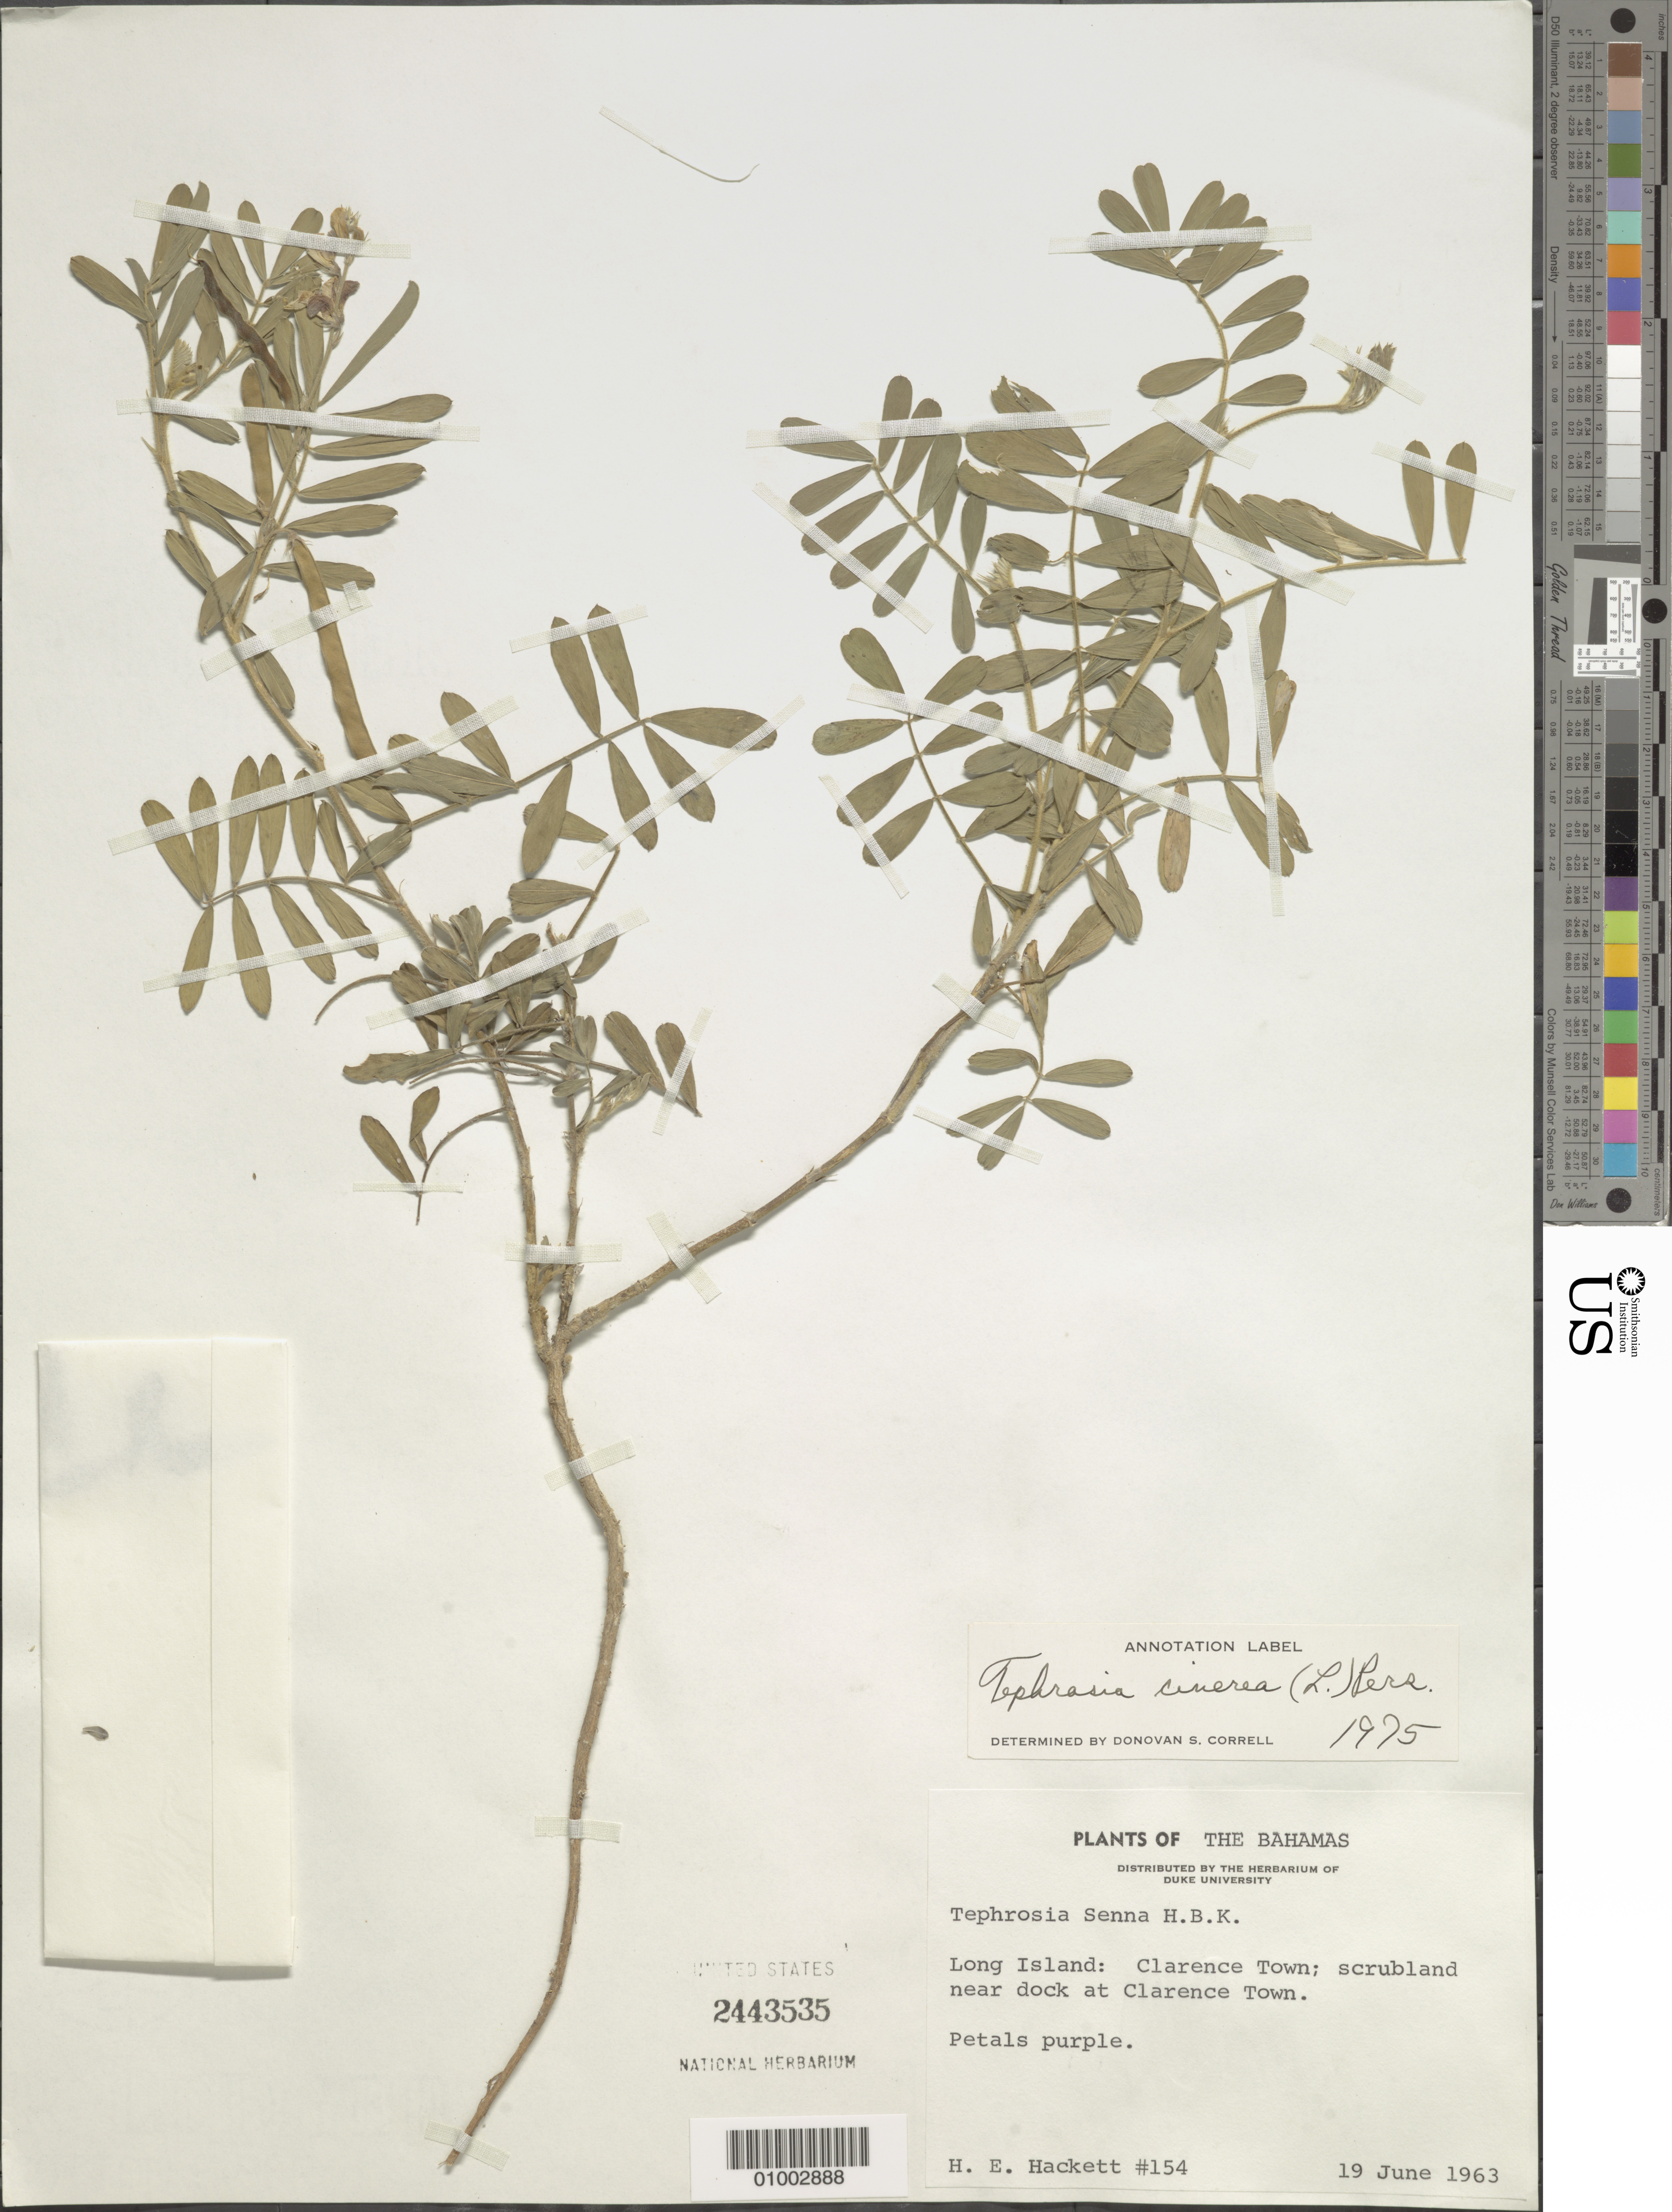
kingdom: Plantae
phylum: Tracheophyta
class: Magnoliopsida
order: Fabales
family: Fabaceae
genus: Tephrosia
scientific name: Tephrosia cinerea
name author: (L.) Pers.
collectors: H. E. Hackett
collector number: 154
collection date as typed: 19 Jun 1963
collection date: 1963-06-19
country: Bahamas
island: Long I.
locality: Clarence Town: scrubland near dock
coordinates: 0 N, 0 E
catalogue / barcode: US 2443535